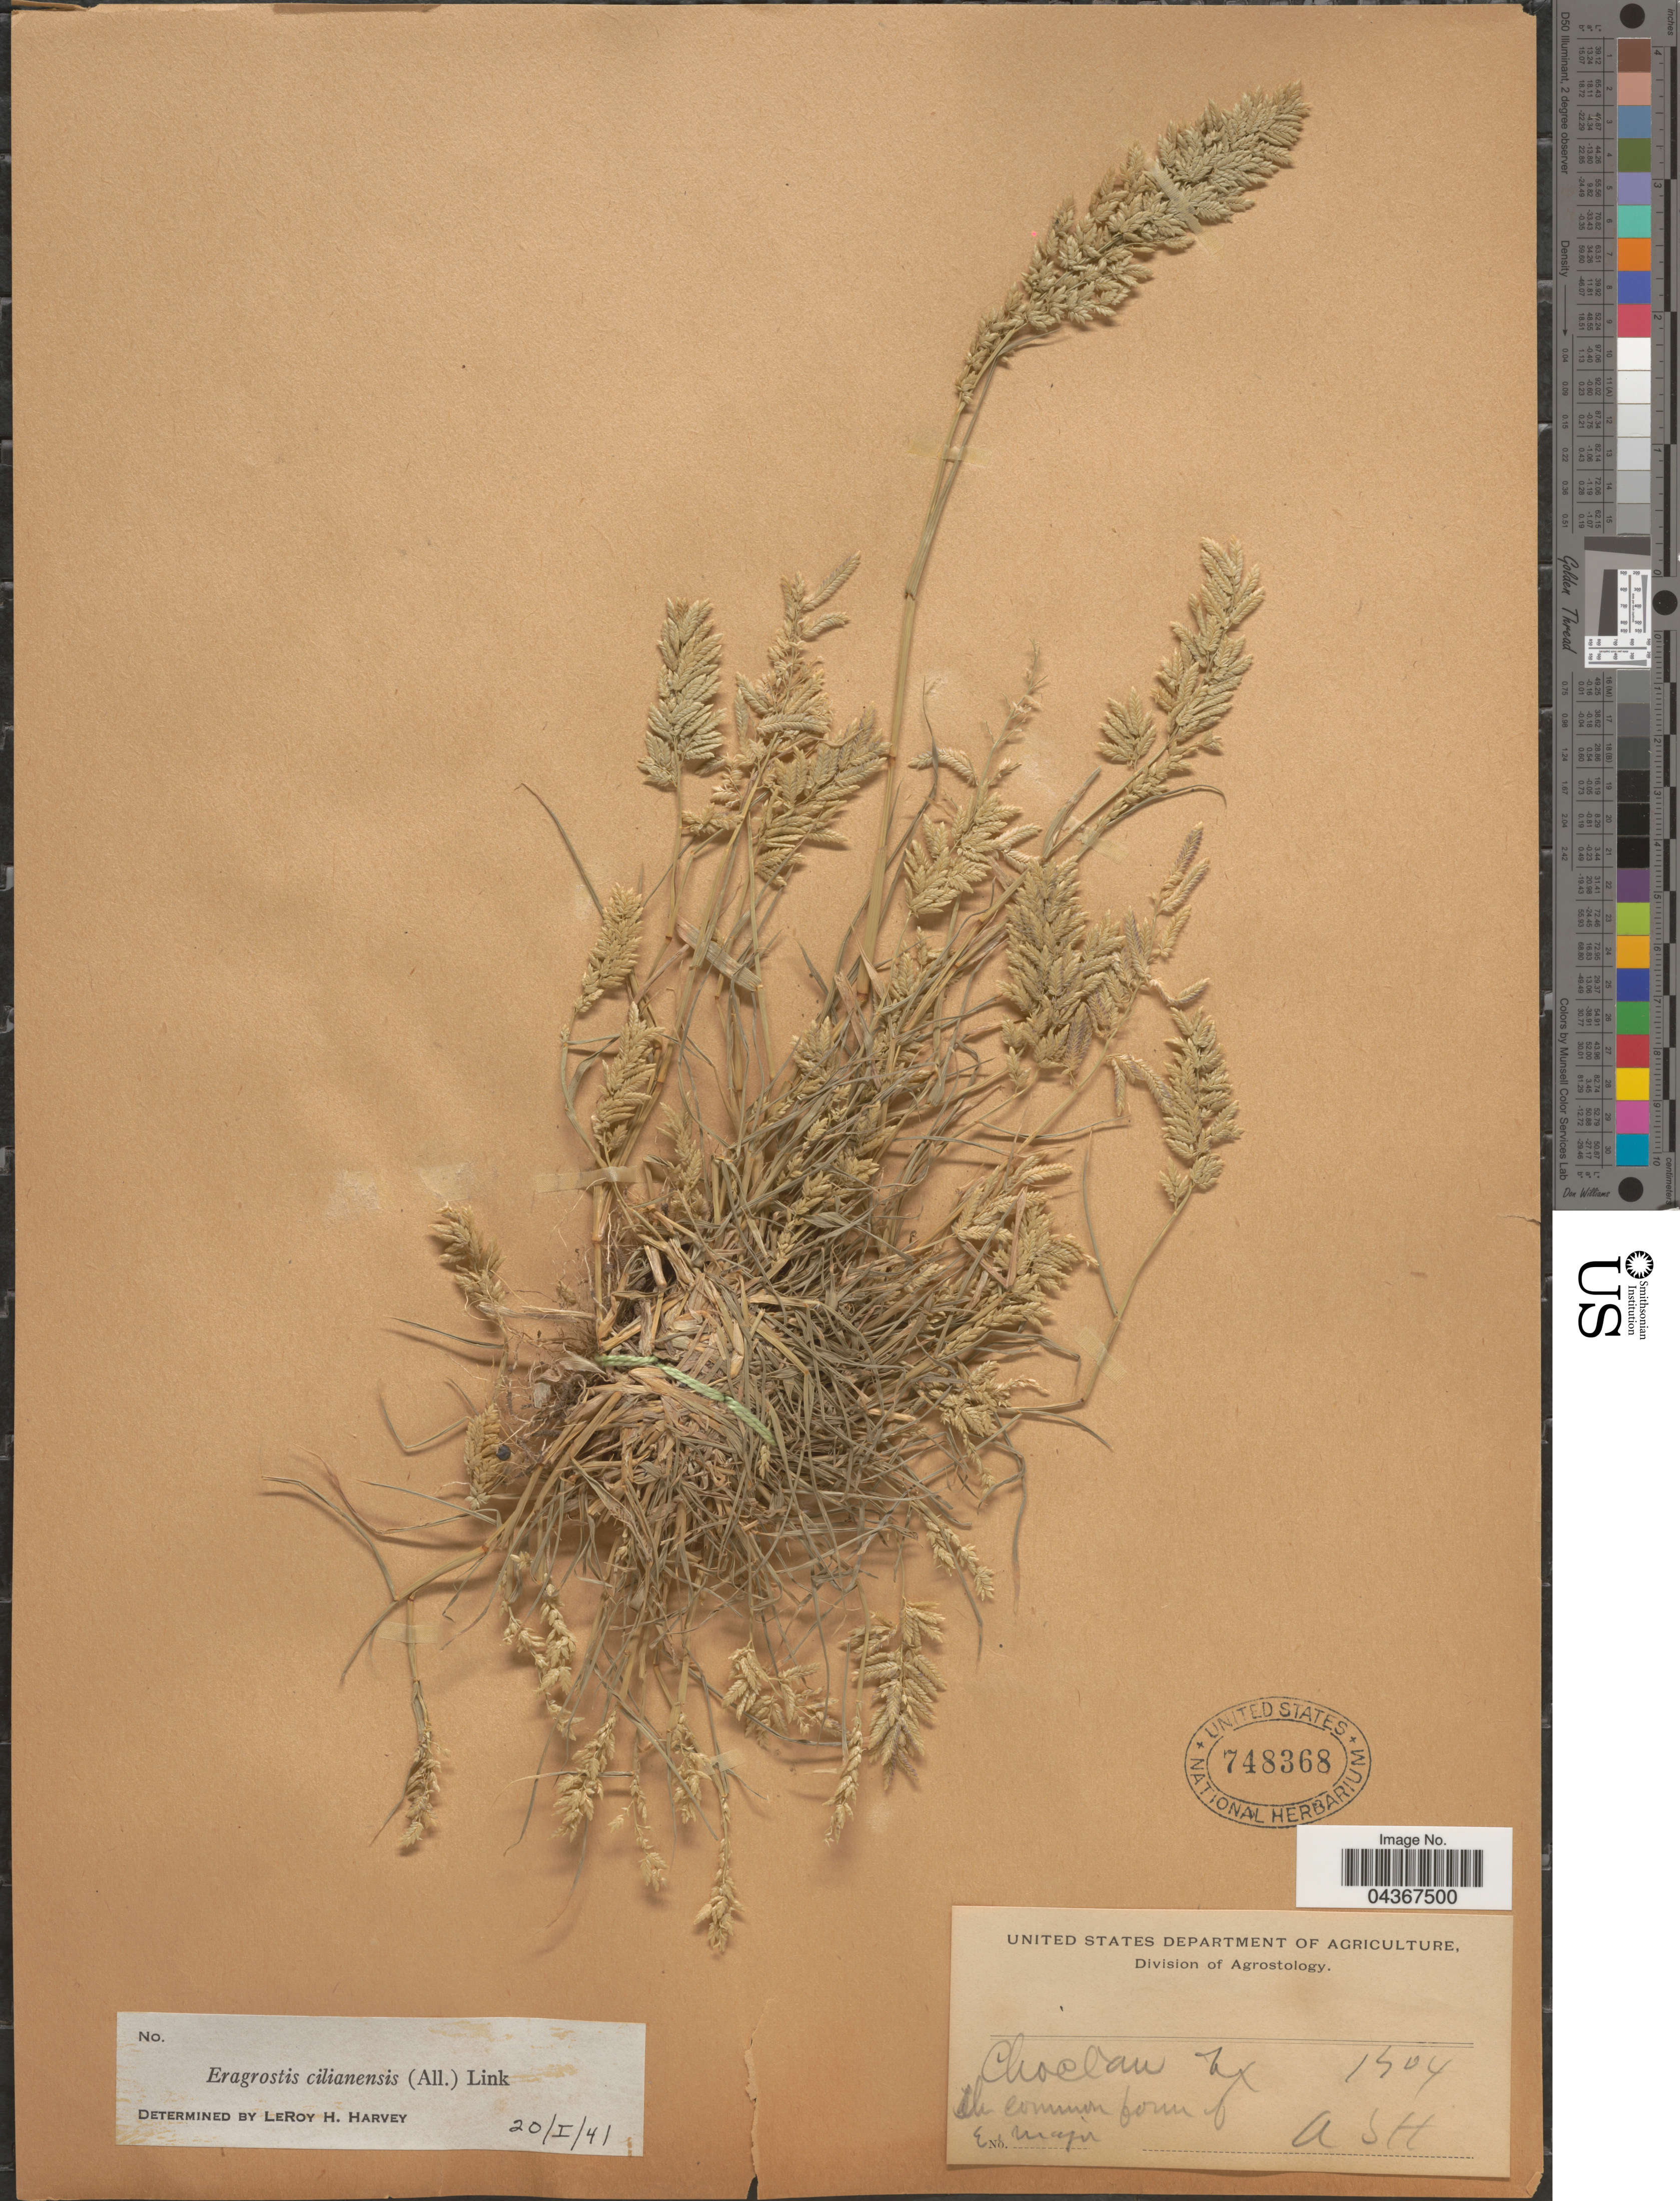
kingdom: Plantae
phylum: Tracheophyta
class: Liliopsida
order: Poales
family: Poaceae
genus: Eragrostis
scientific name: Eragrostis cilianensis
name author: (Bellardi) Vignolo ex Janch.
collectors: A. H.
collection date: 1904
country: United States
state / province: Texas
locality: Cheaha.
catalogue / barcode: US 748368